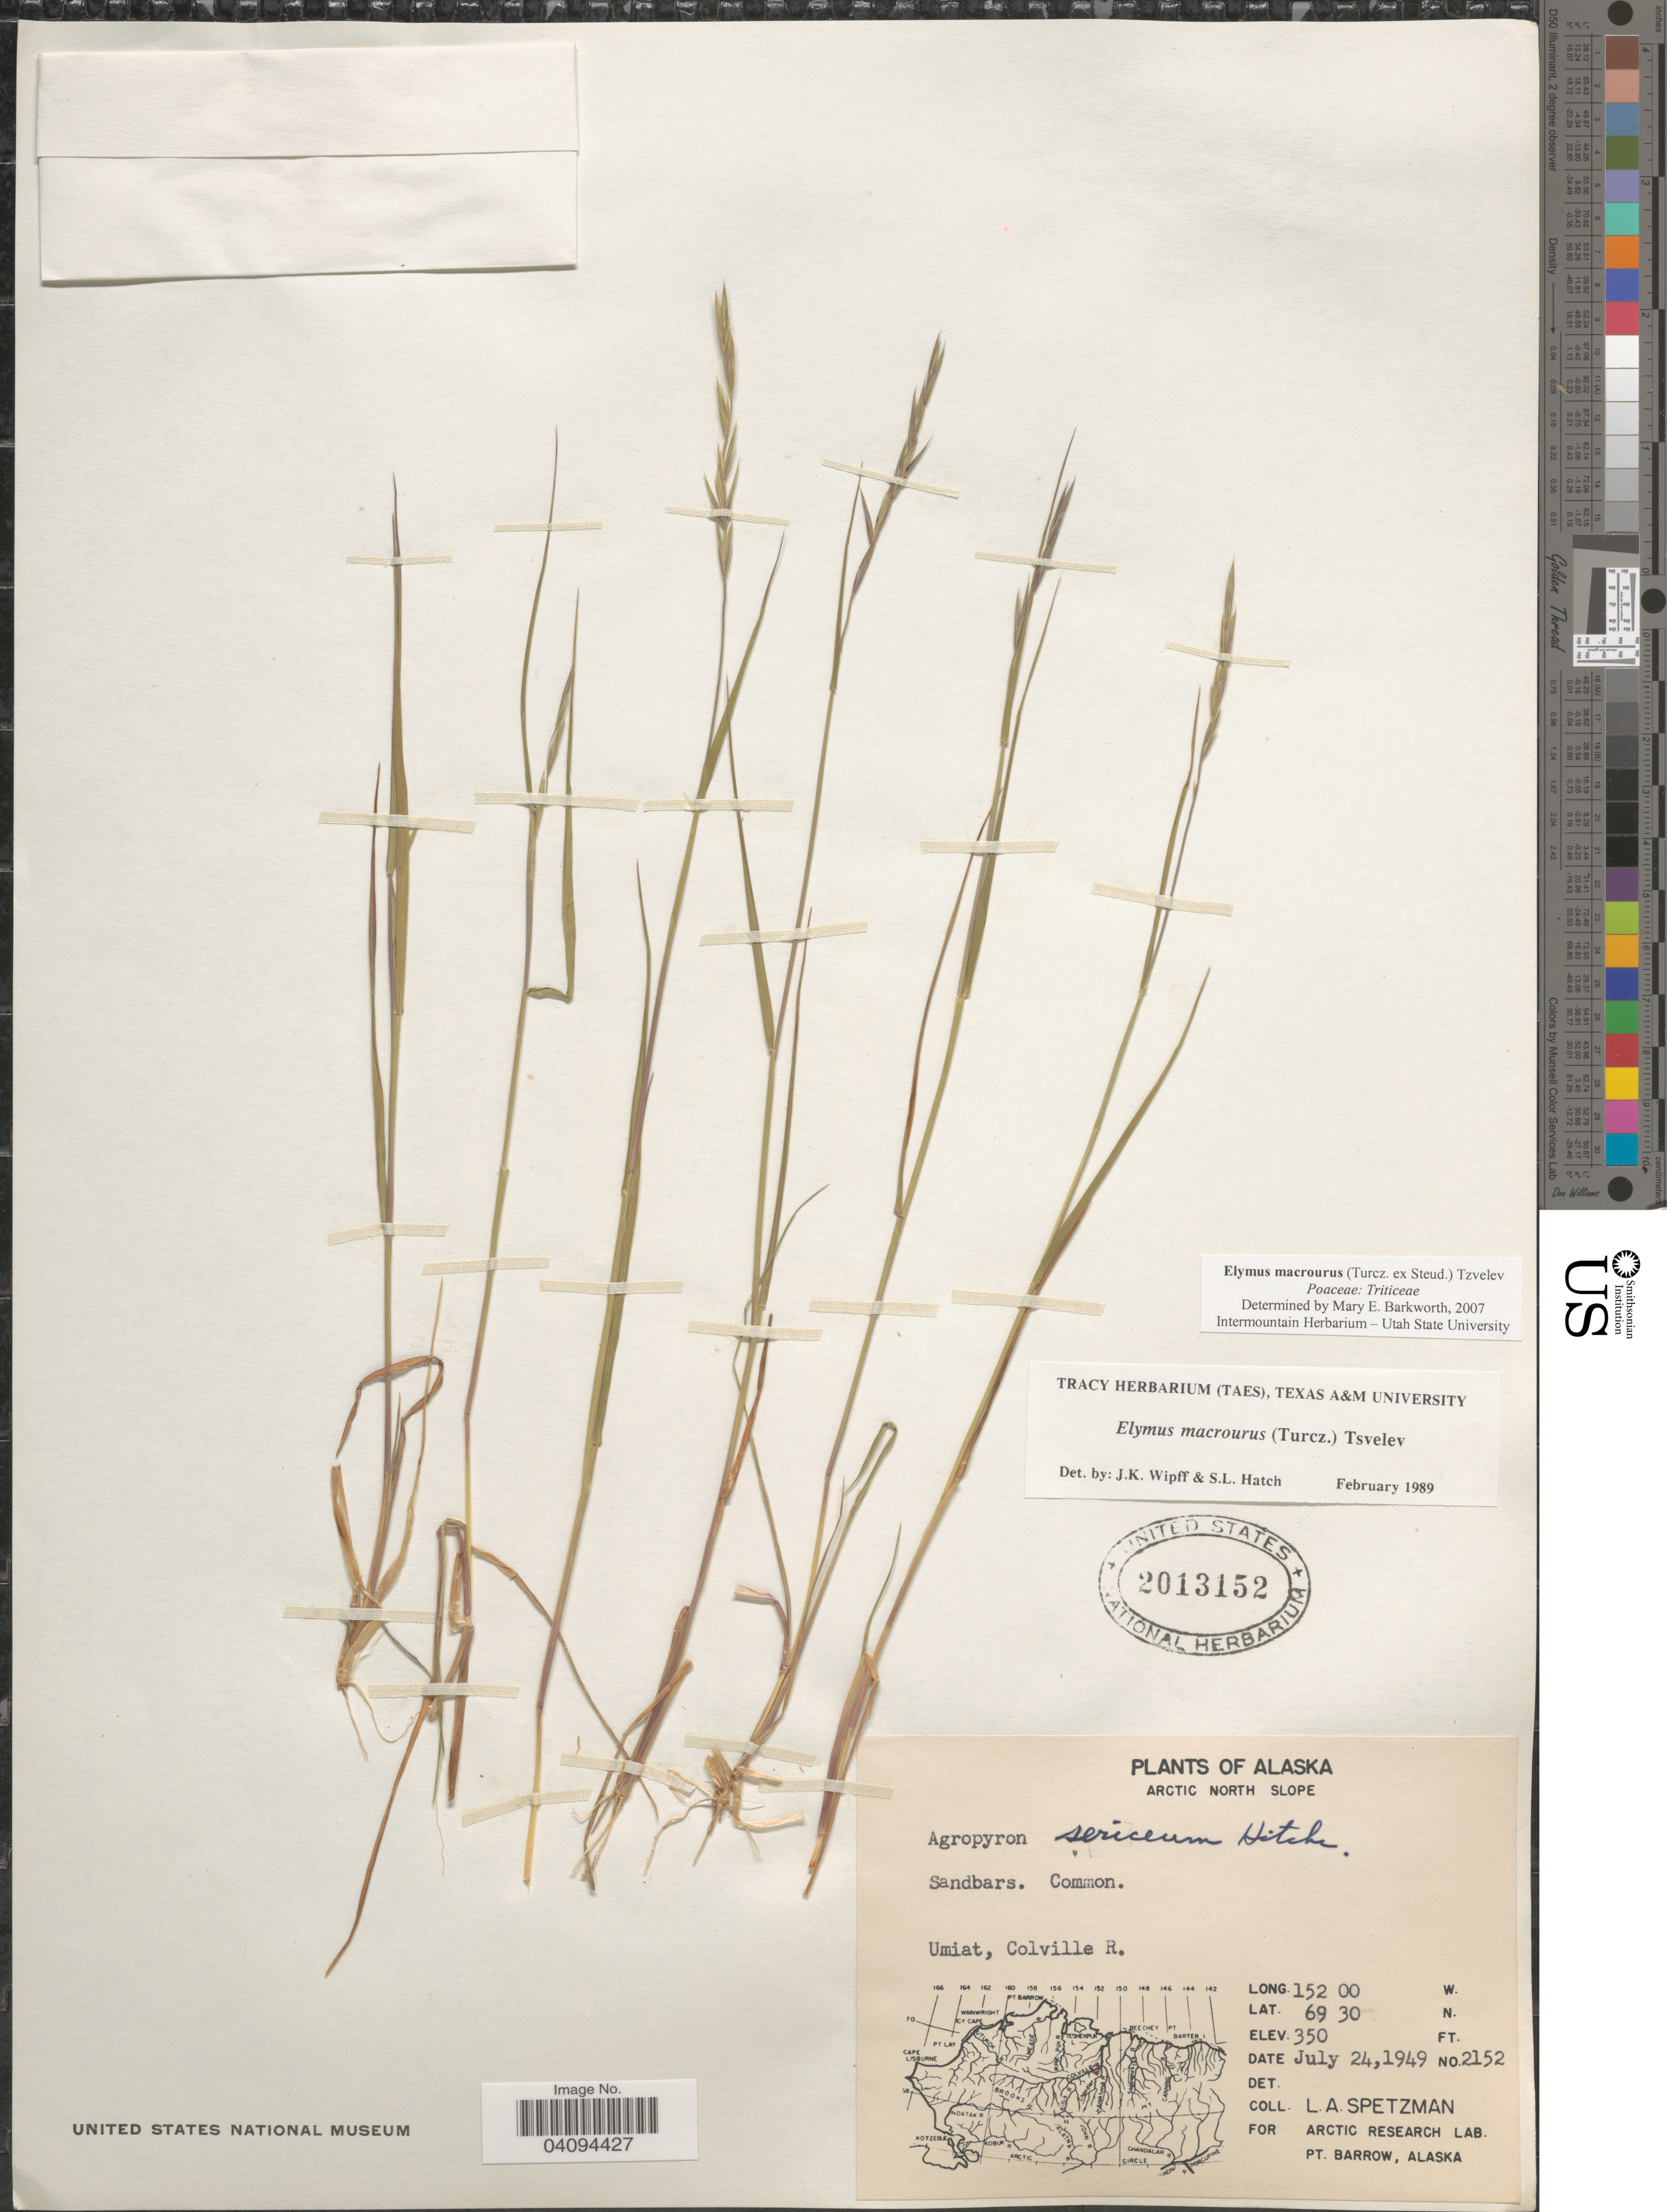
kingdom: Plantae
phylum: Tracheophyta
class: Liliopsida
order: Poales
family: Poaceae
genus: Elymus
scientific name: Elymus macrourus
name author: (Turcz. ex Steud.) Tzvelev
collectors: L. Spetzman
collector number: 2152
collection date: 1949-07-24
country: United States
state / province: Alaska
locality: Arctic North Slope. Umiat, Colville R.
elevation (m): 107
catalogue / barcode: US 2013152